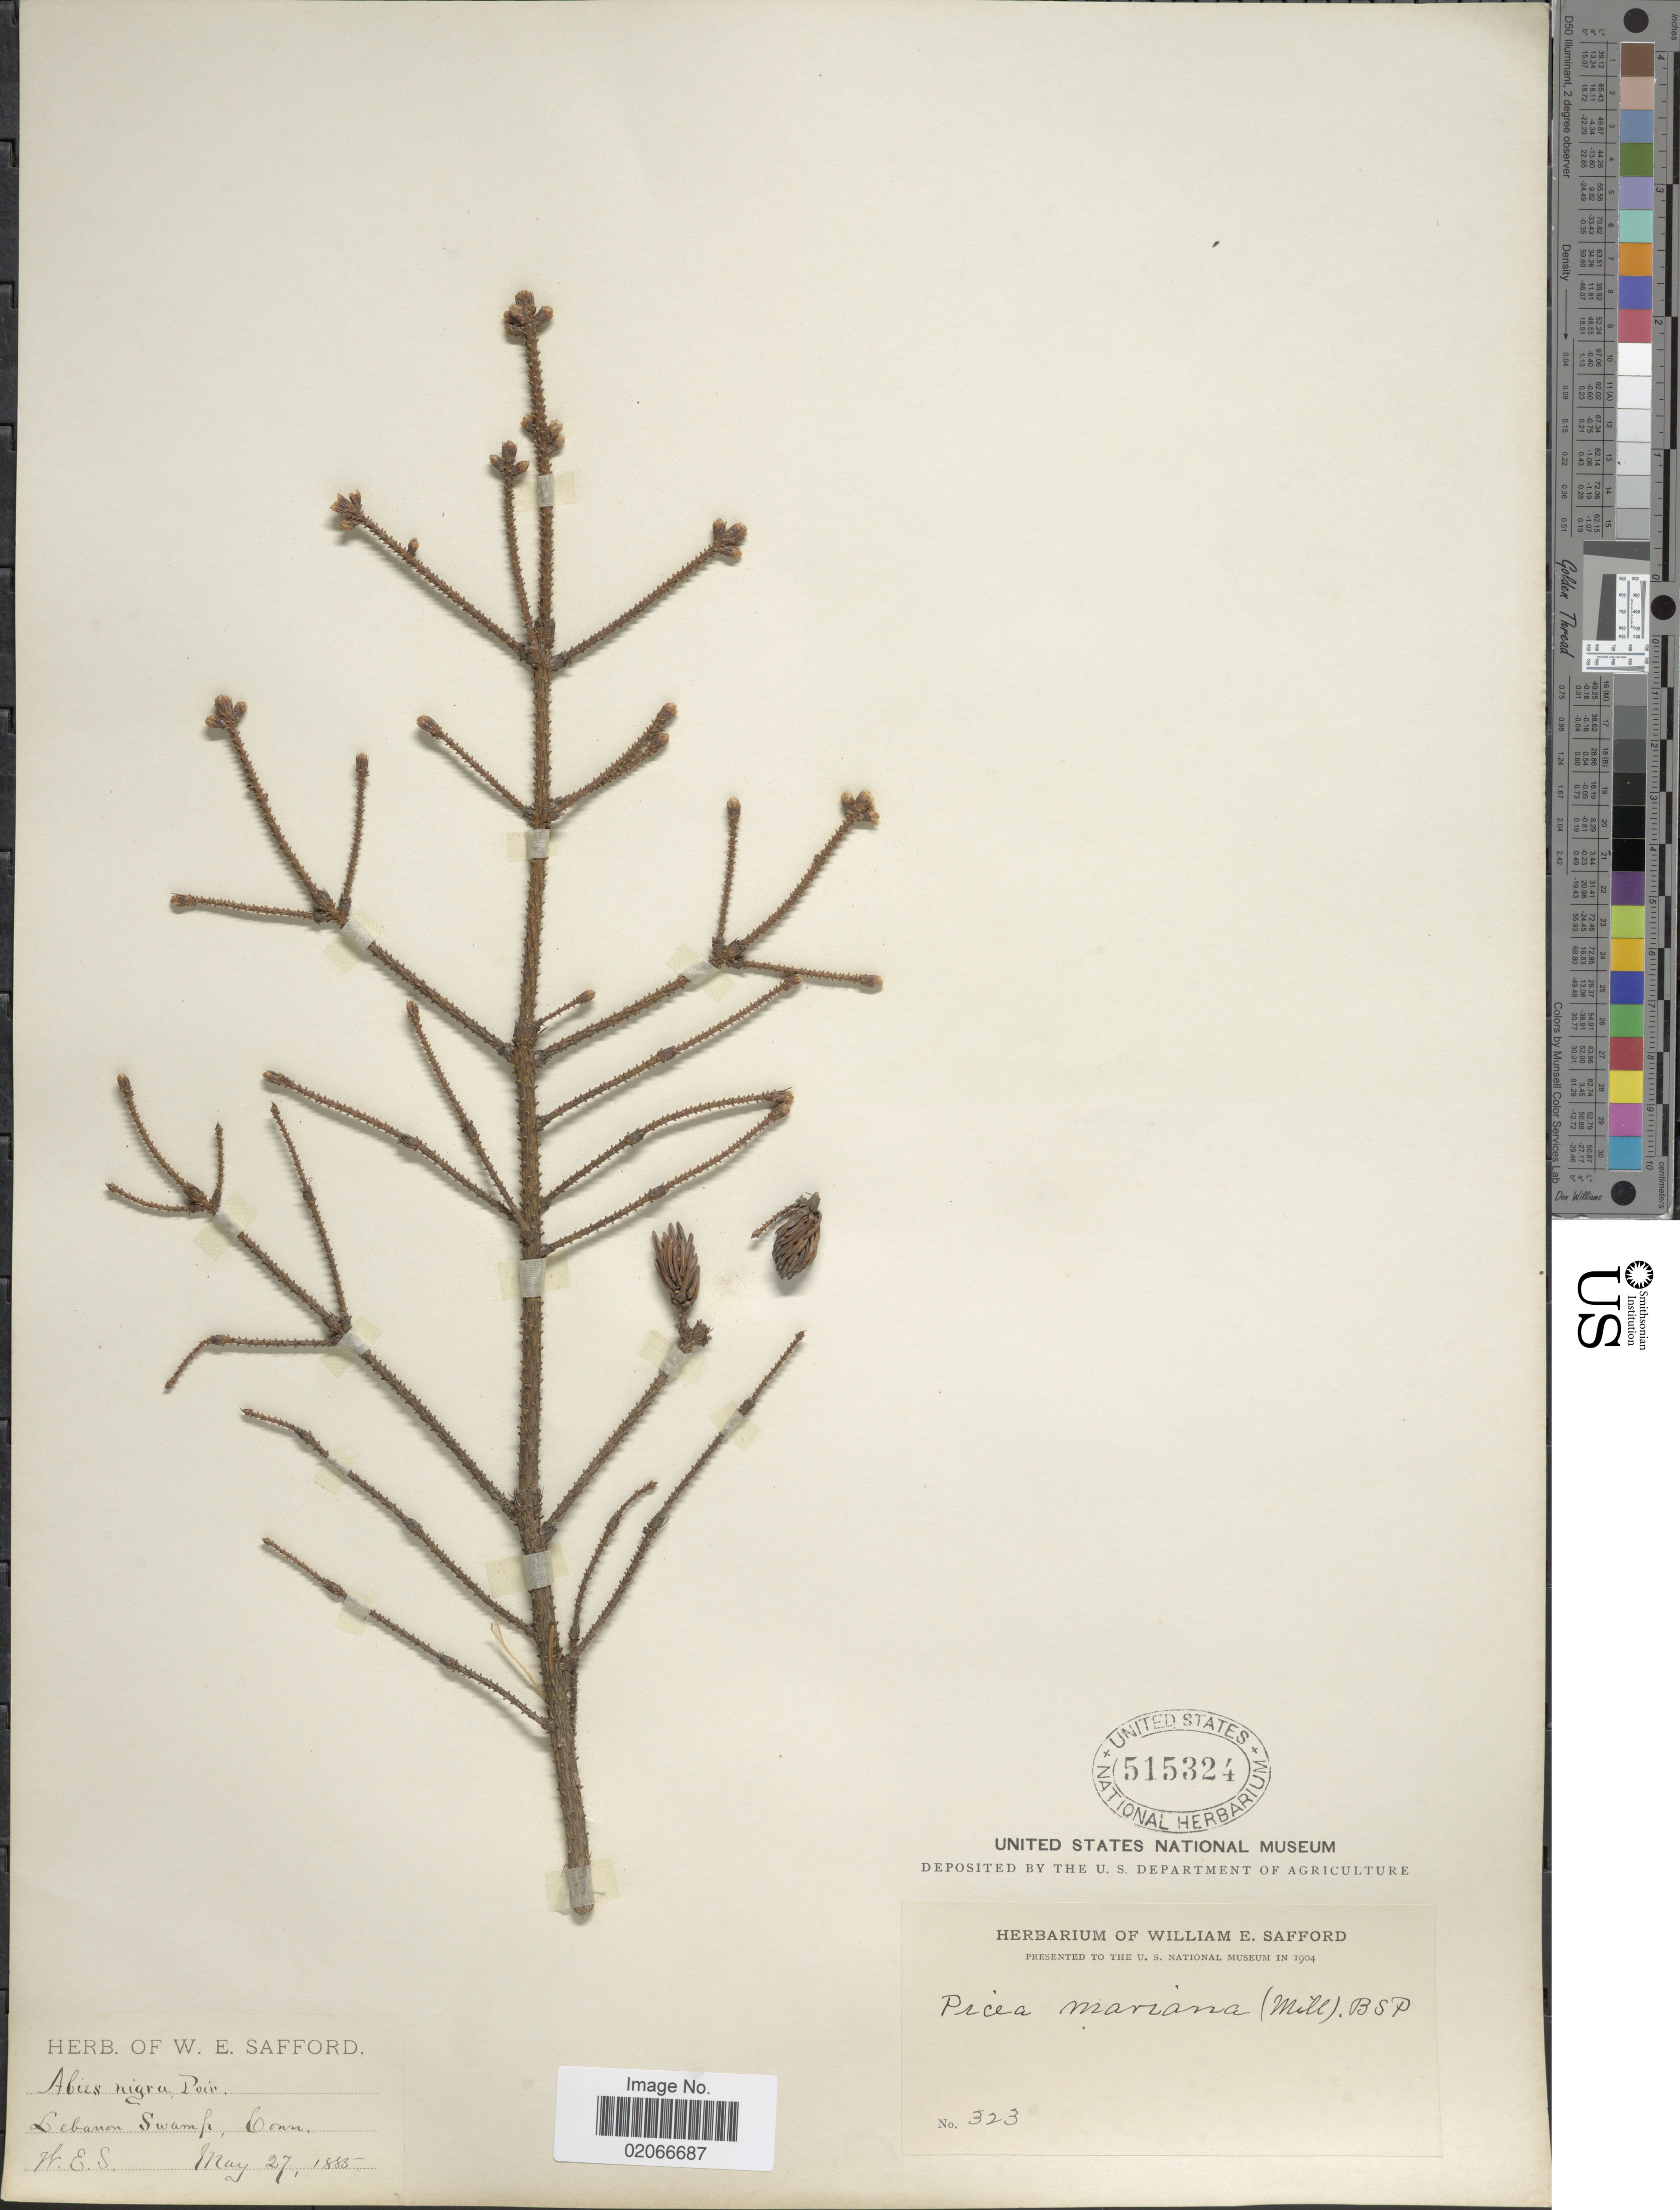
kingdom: Plantae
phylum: Tracheophyta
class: Pinopsida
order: Pinales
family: Pinaceae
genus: Picea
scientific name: Picea mariana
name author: (Mill.) Britton, Stearns & Poggenb.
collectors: W. E. Safford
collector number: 323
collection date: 1885-05-27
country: United States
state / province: Connecticut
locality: Lebanon Swamp, Conn.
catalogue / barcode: US 515324